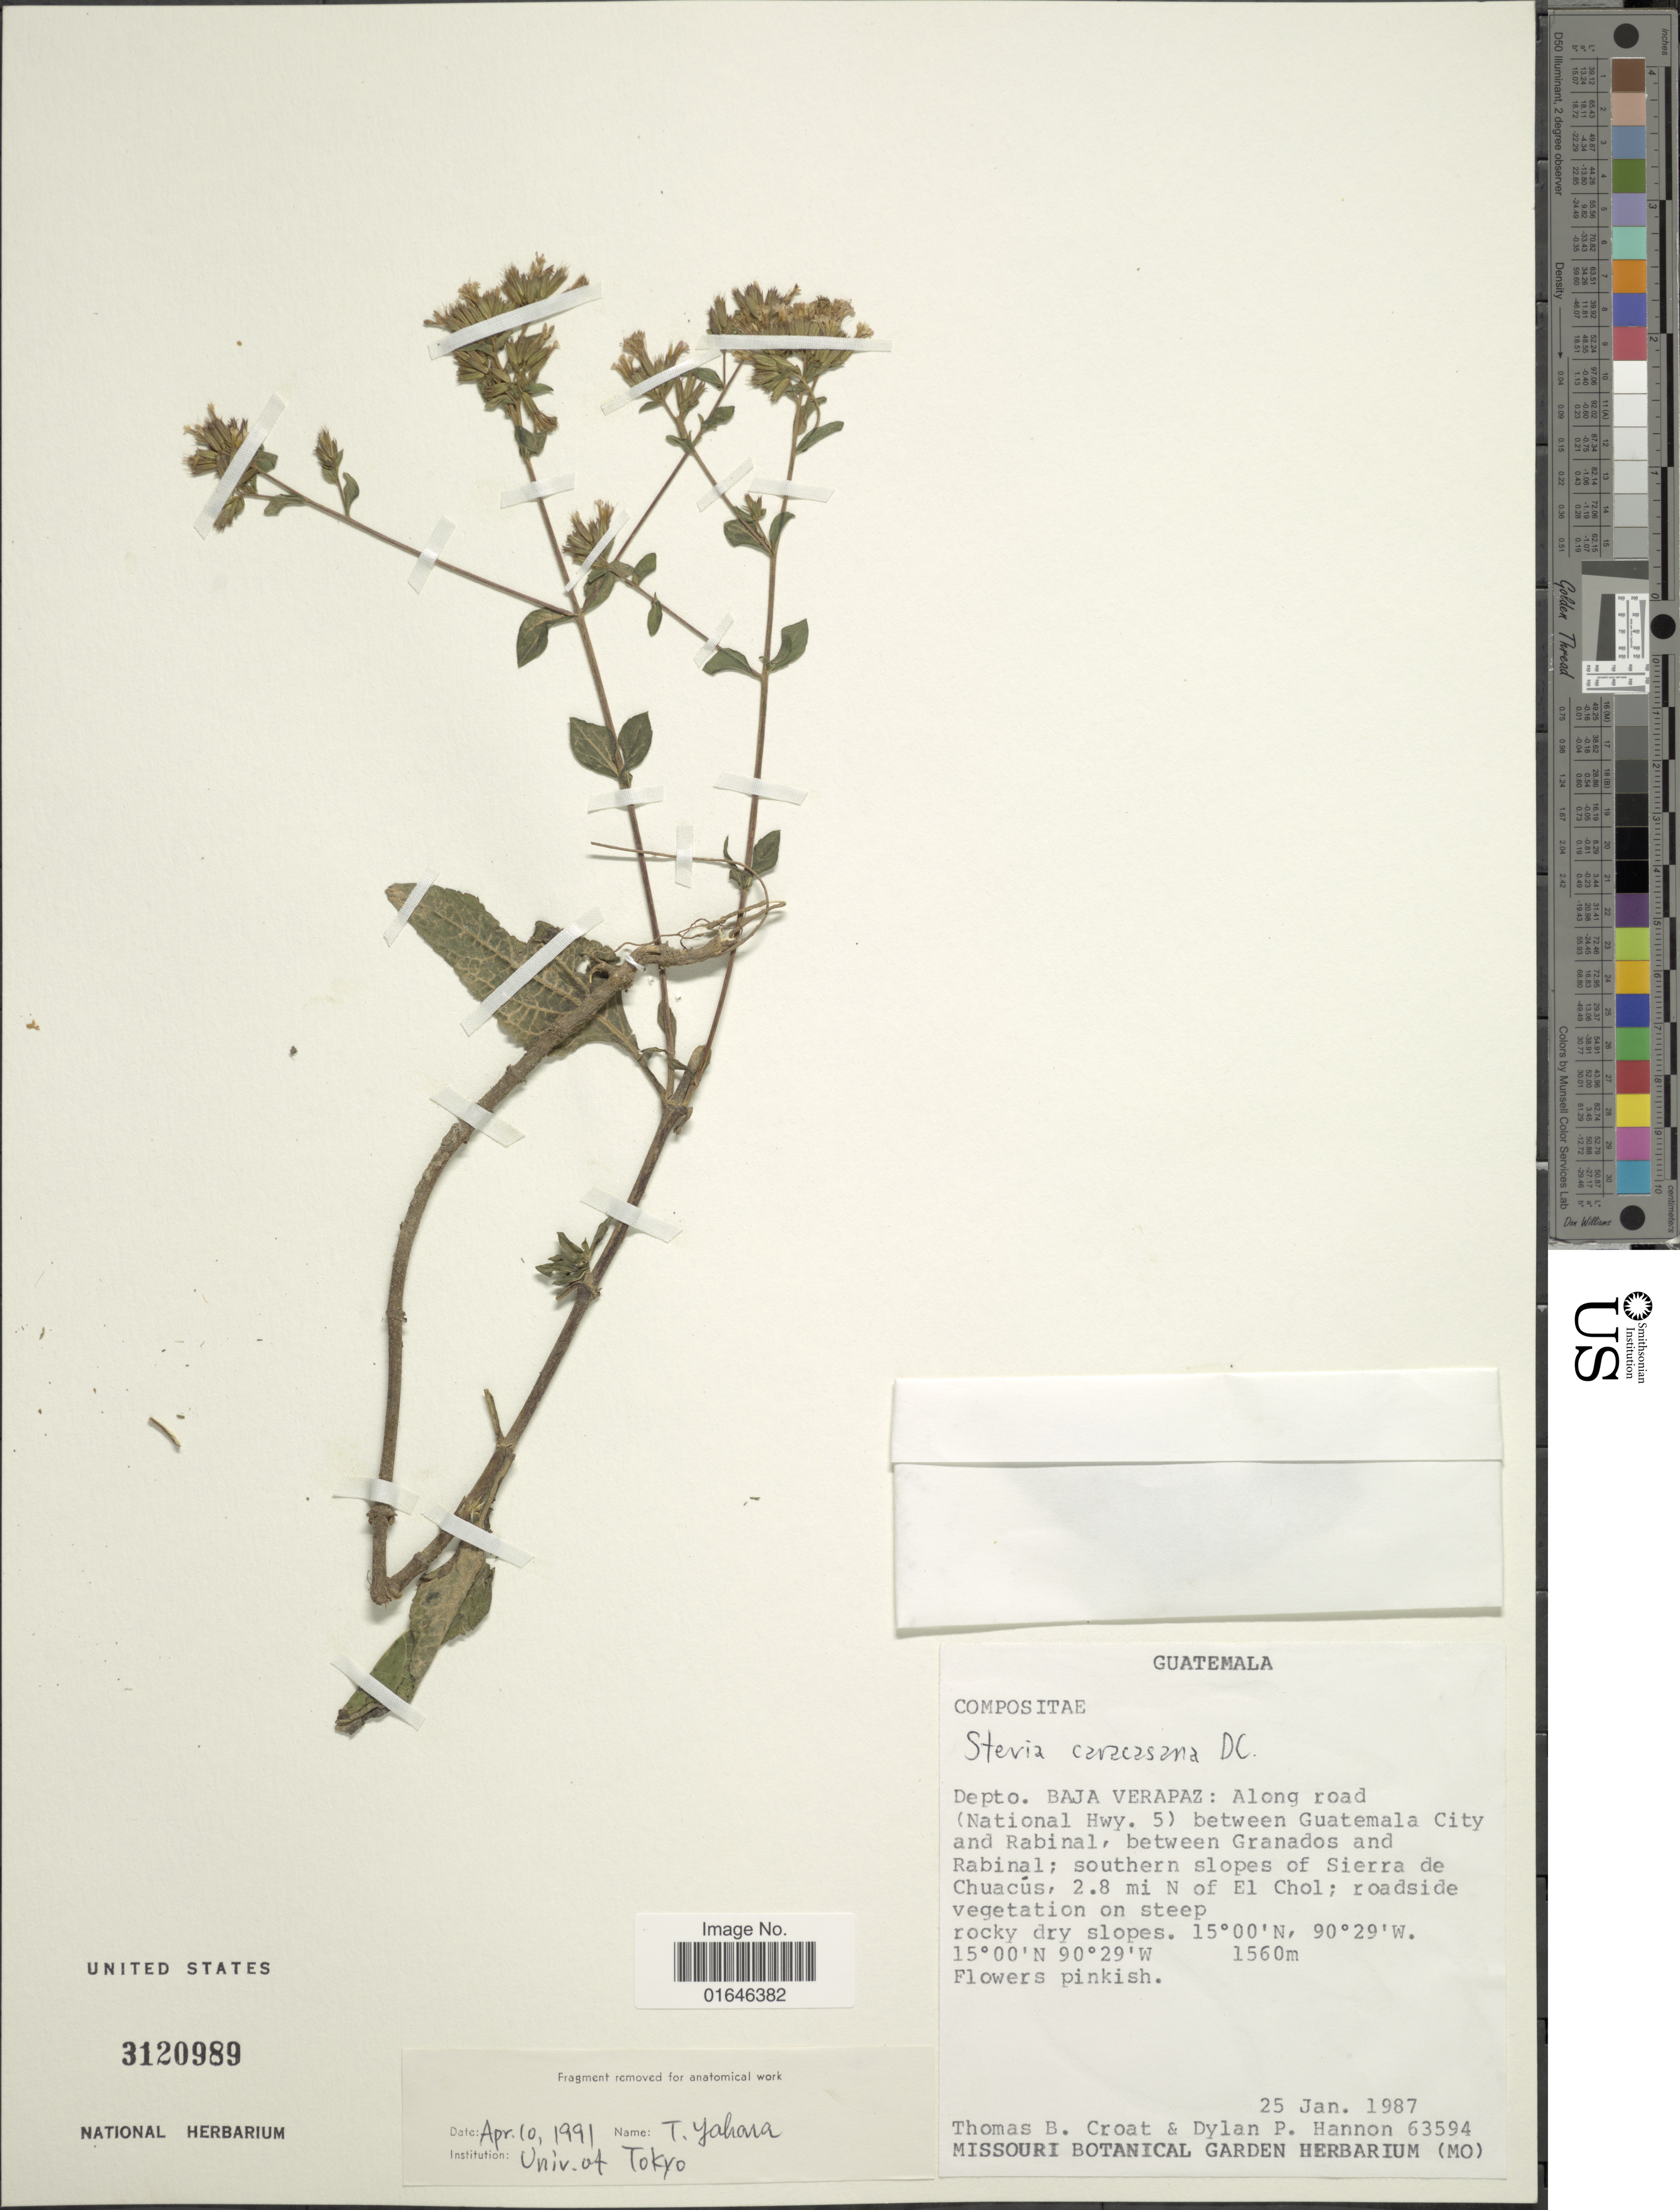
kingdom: Plantae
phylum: Tracheophyta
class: Magnoliopsida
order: Asterales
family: Asteraceae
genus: Stevia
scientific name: Stevia caracasana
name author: DC.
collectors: T. B. Croat & D. Hannon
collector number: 63594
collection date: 1987-01-25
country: Guatemala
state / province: Baja Verapaz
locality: Along road (National Hwy. 5) between Guatemala City and Rabinal, between Granados and Rabinal; southern slopes of Sierra de Chuacús, 2.8 mi N of El Chol; roadside vegetation on steep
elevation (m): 1560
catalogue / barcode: US 3120989